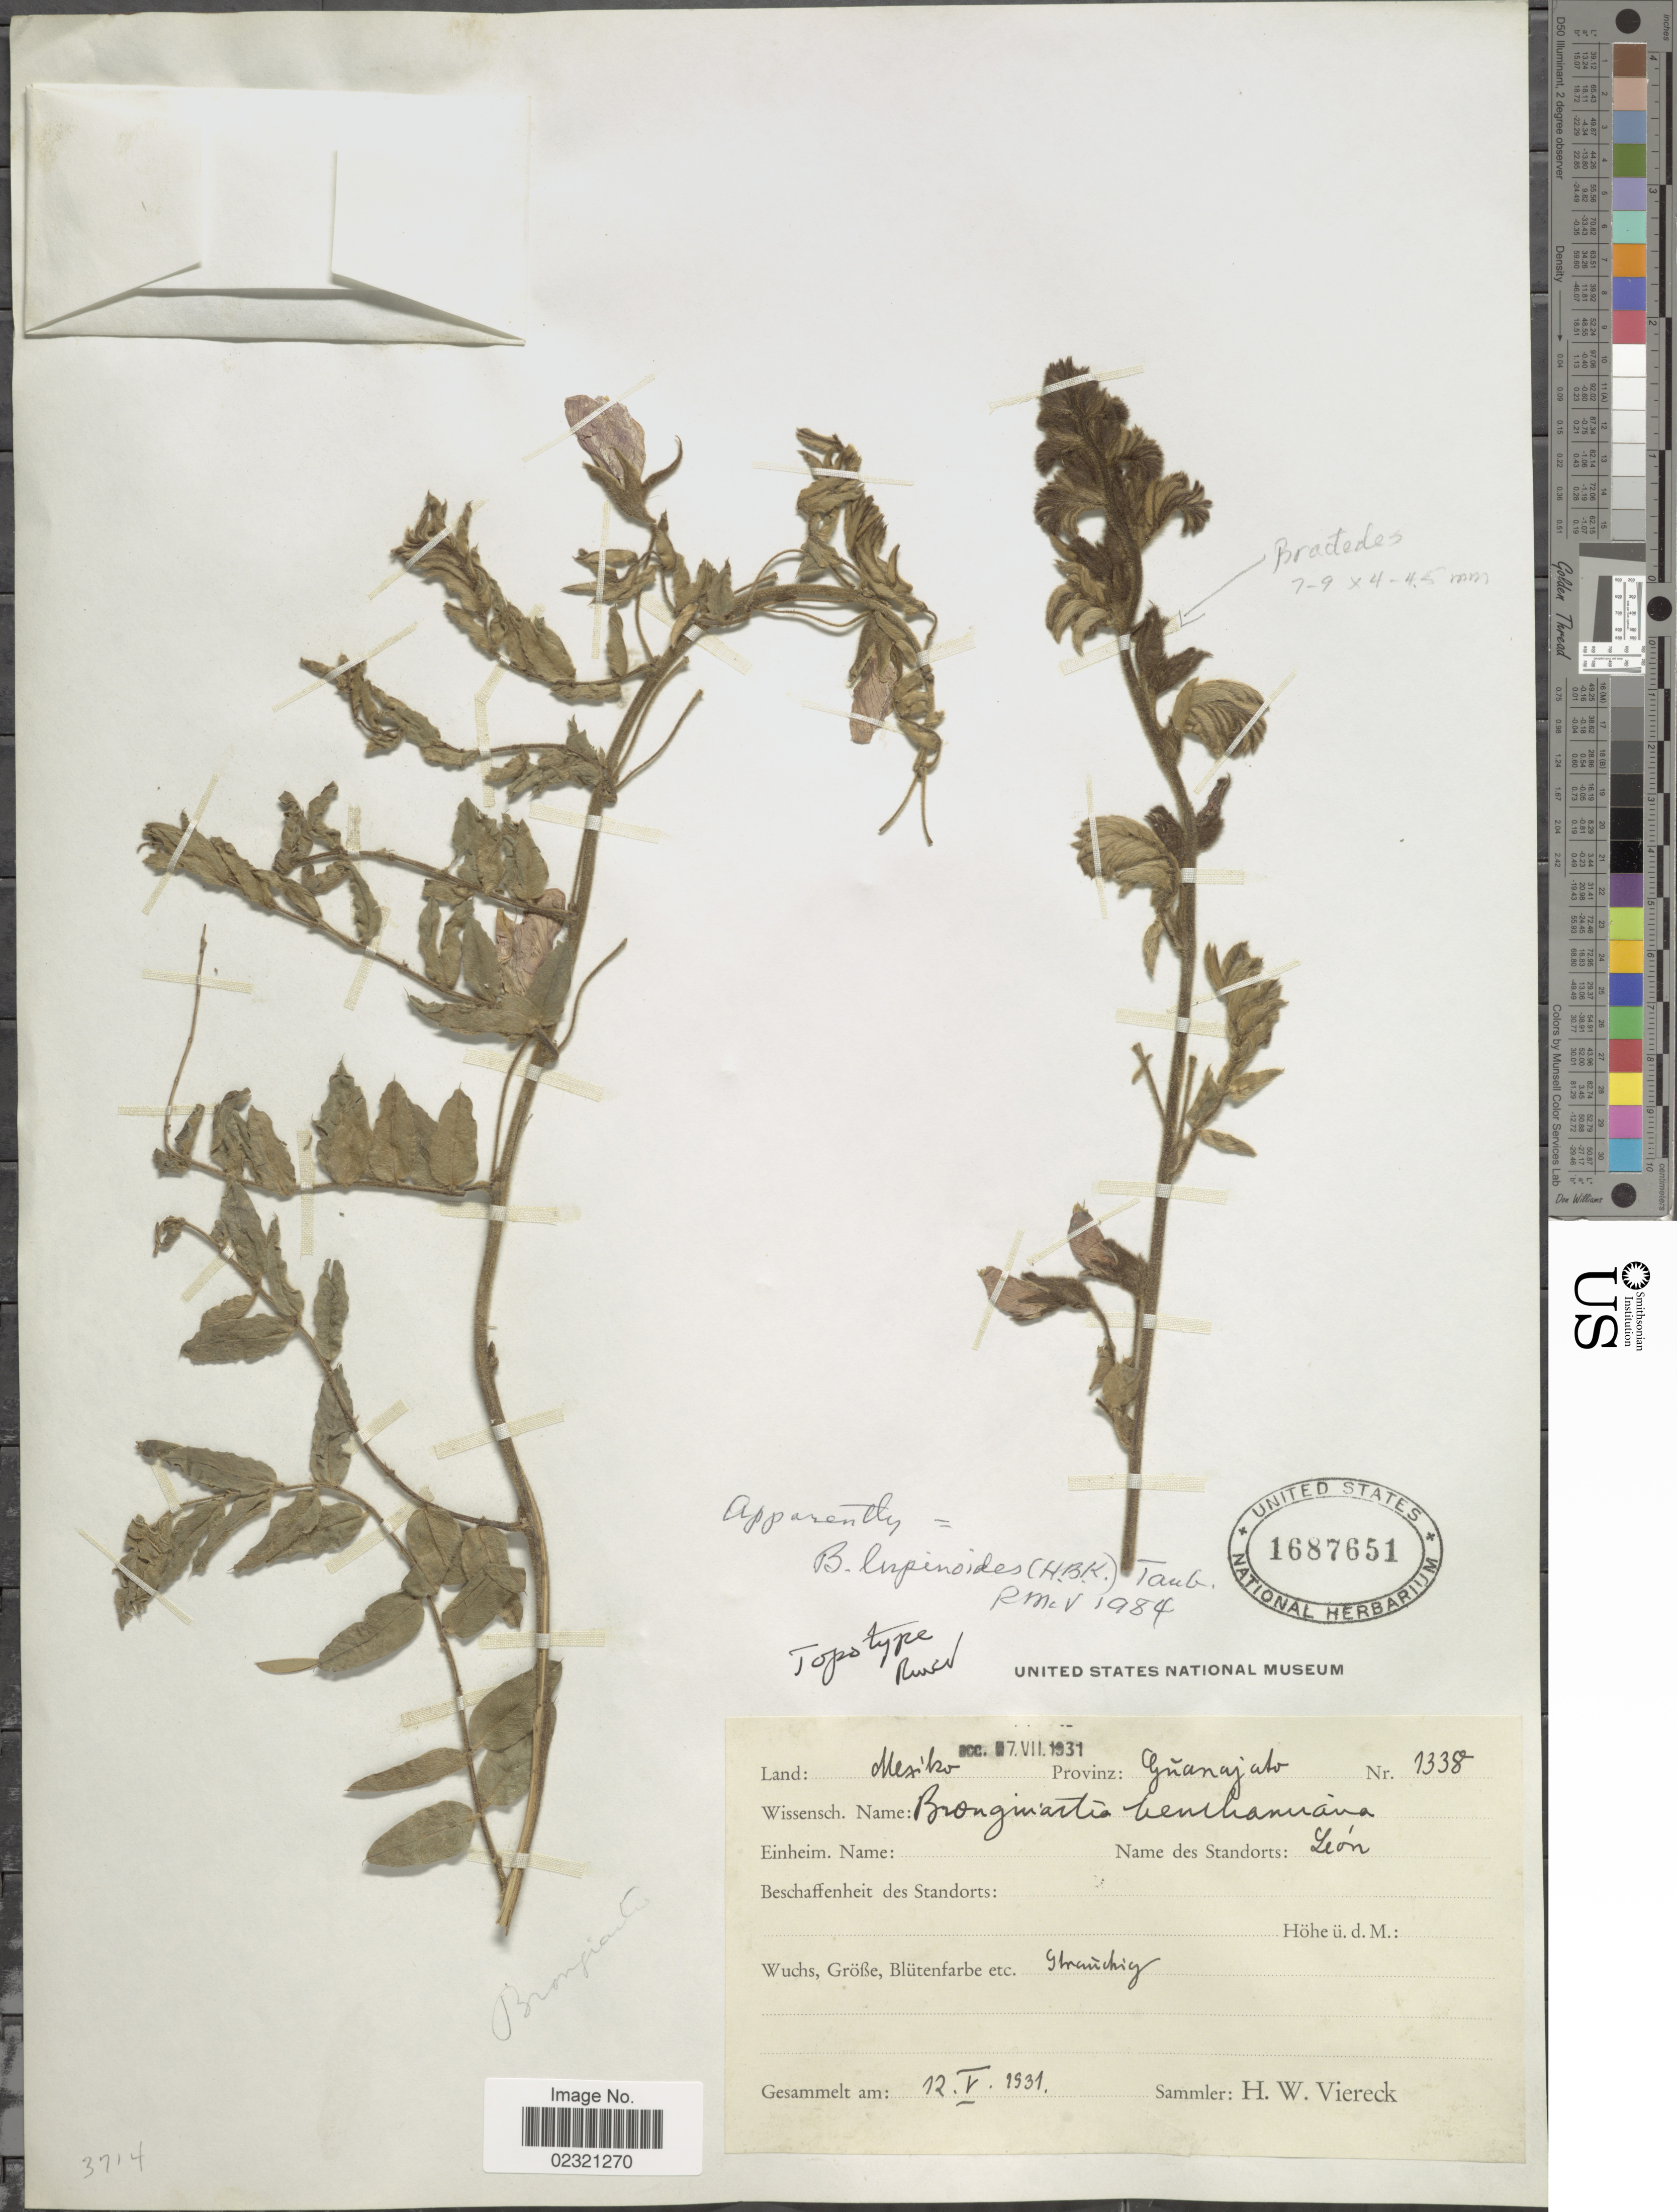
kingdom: Plantae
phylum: Tracheophyta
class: Magnoliopsida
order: Fabales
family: Fabaceae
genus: Brongniartia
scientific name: Brongniartia benthamiana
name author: Hemsl.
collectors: H. W. Viereck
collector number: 1338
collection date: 1931-05-12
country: Mexico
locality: Provinz: Guanajato, Leon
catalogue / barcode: US 1687651